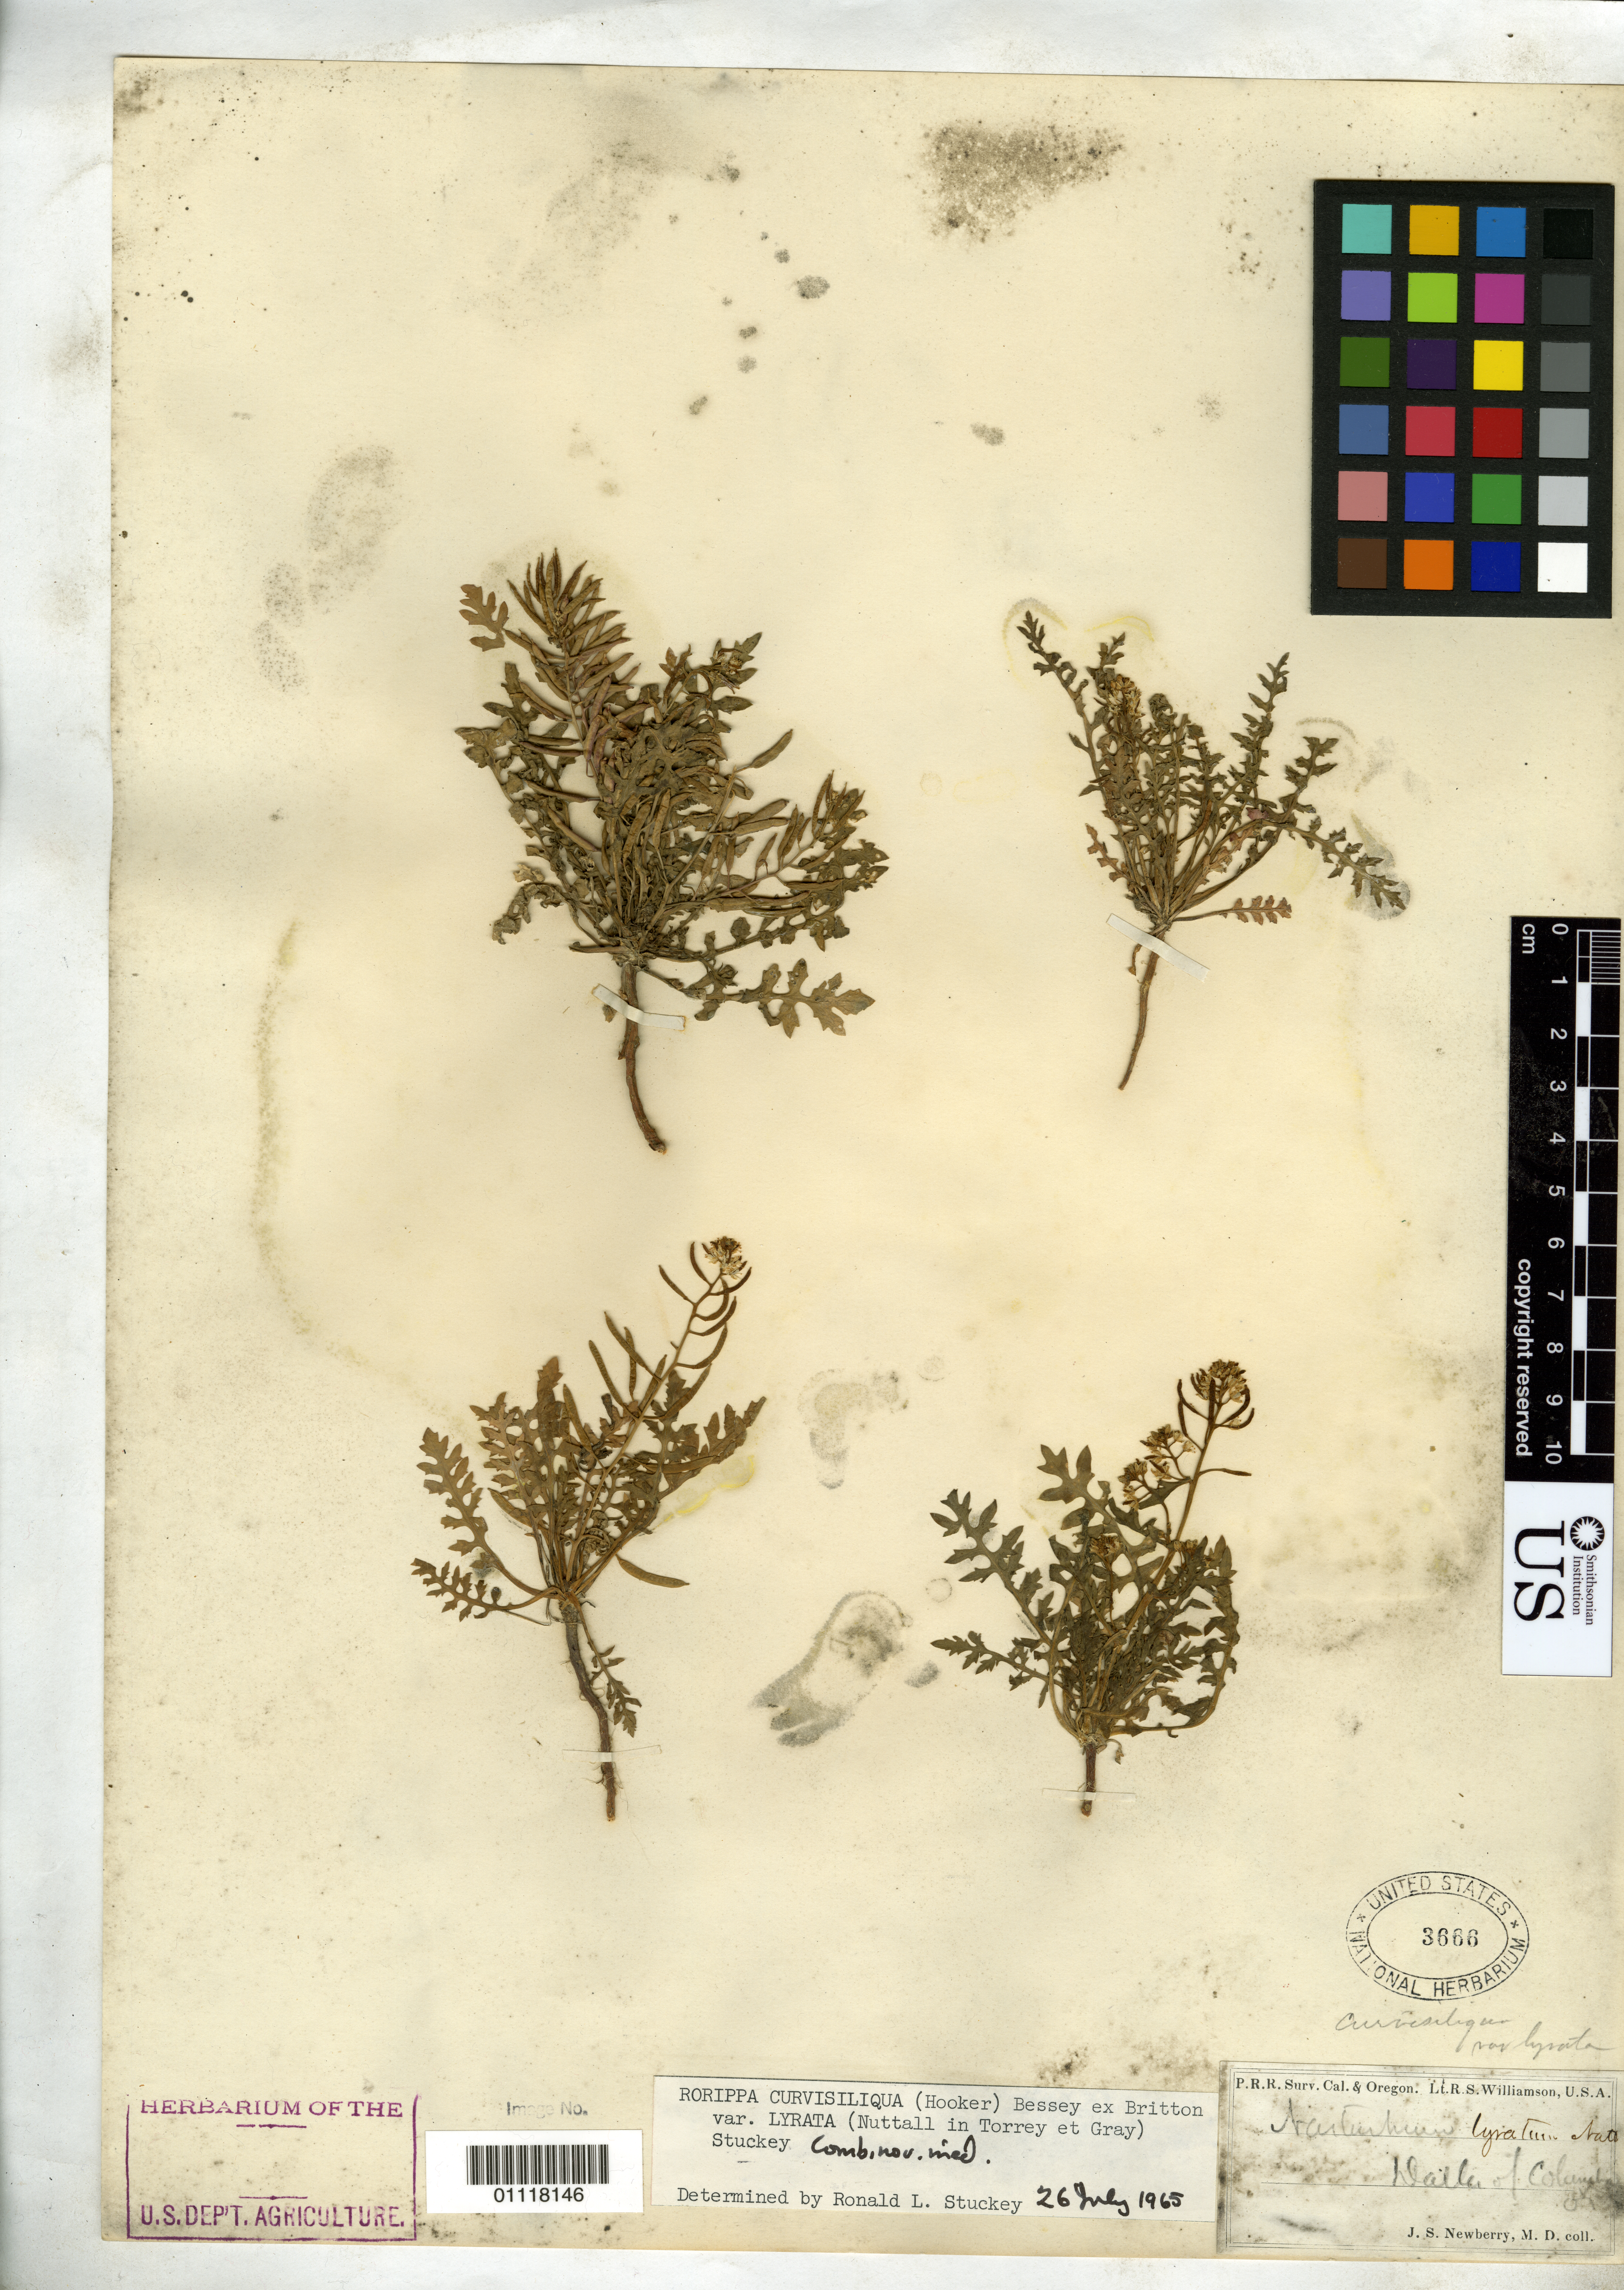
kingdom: Plantae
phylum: Tracheophyta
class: Magnoliopsida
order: Brassicales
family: Brassicaceae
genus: Rorippa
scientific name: Rorippa curvisiliqua var. lyrata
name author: (Nutt.) C.L. Hitchc.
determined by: Stuckey, R. L.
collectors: J. S. Newberry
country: United States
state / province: Oregon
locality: The Dalles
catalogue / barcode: US 3666